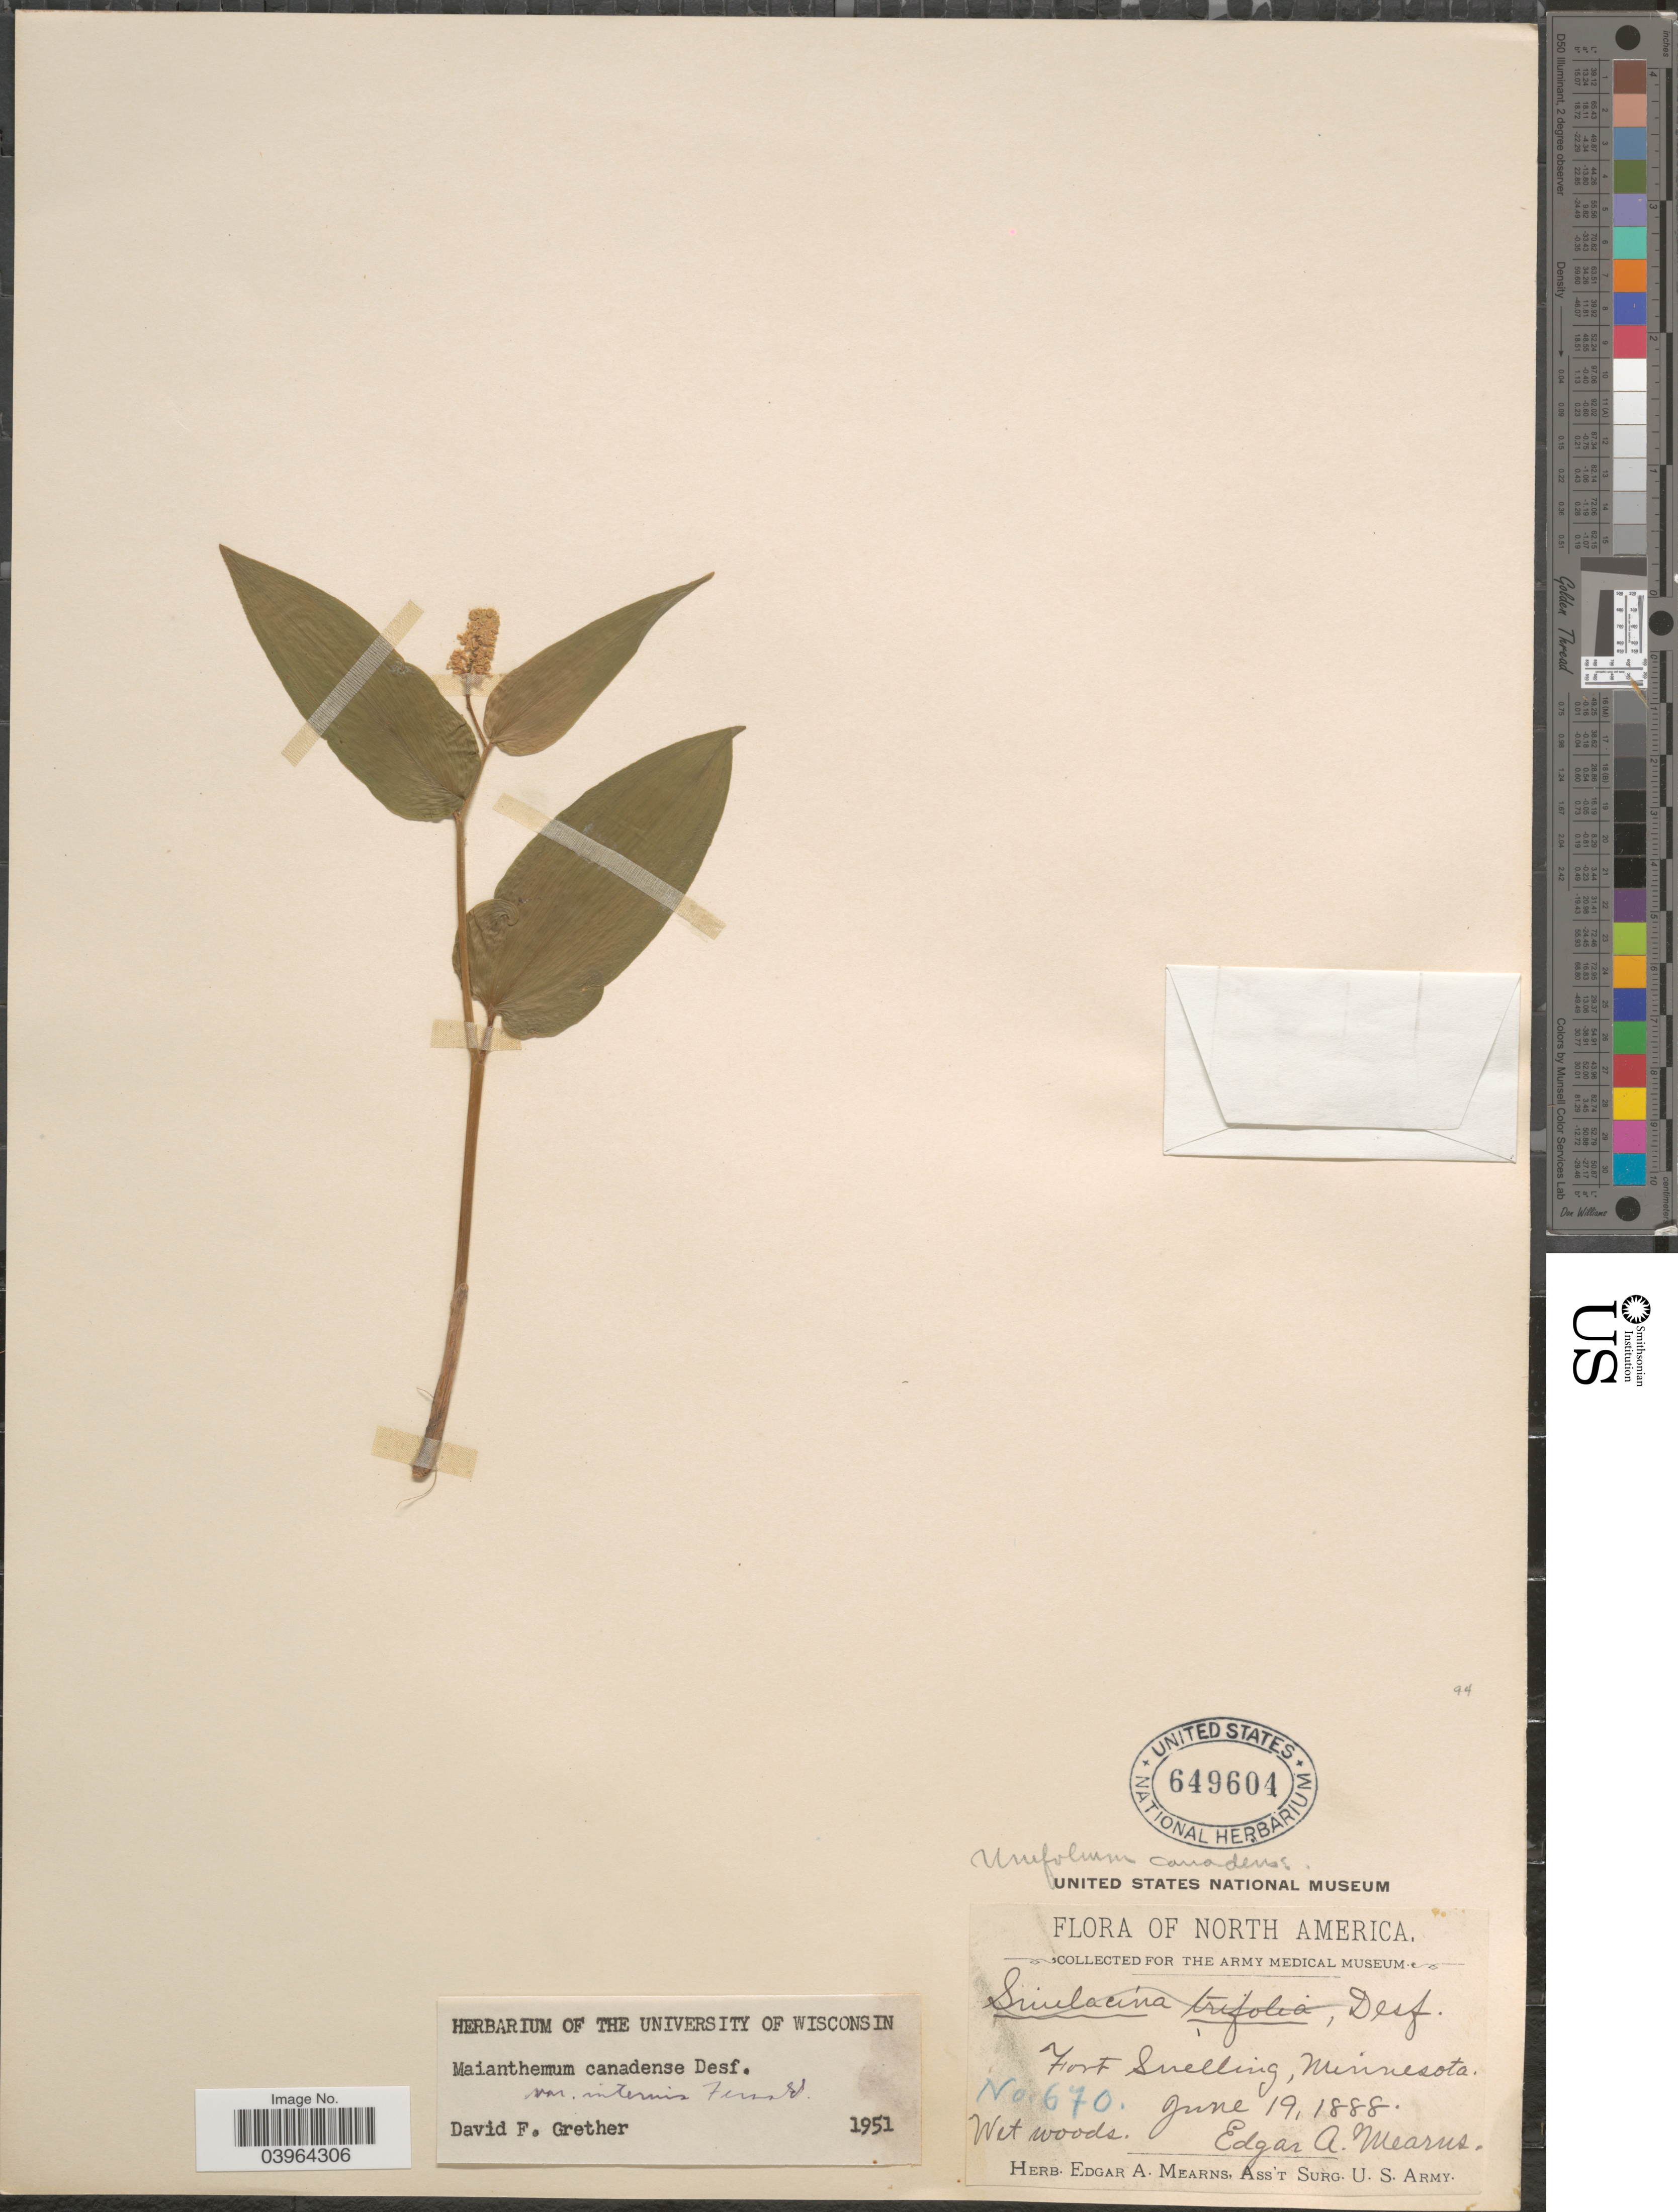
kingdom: Plantae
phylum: Tracheophyta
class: Liliopsida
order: Asparagales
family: Asparagaceae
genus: Maianthemum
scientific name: Maianthemum canadense var. interius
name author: Fernald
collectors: E. A. Mearns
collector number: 670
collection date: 1888-06-19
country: United States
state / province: Minnesota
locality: Fort Snelling.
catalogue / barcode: US 649604